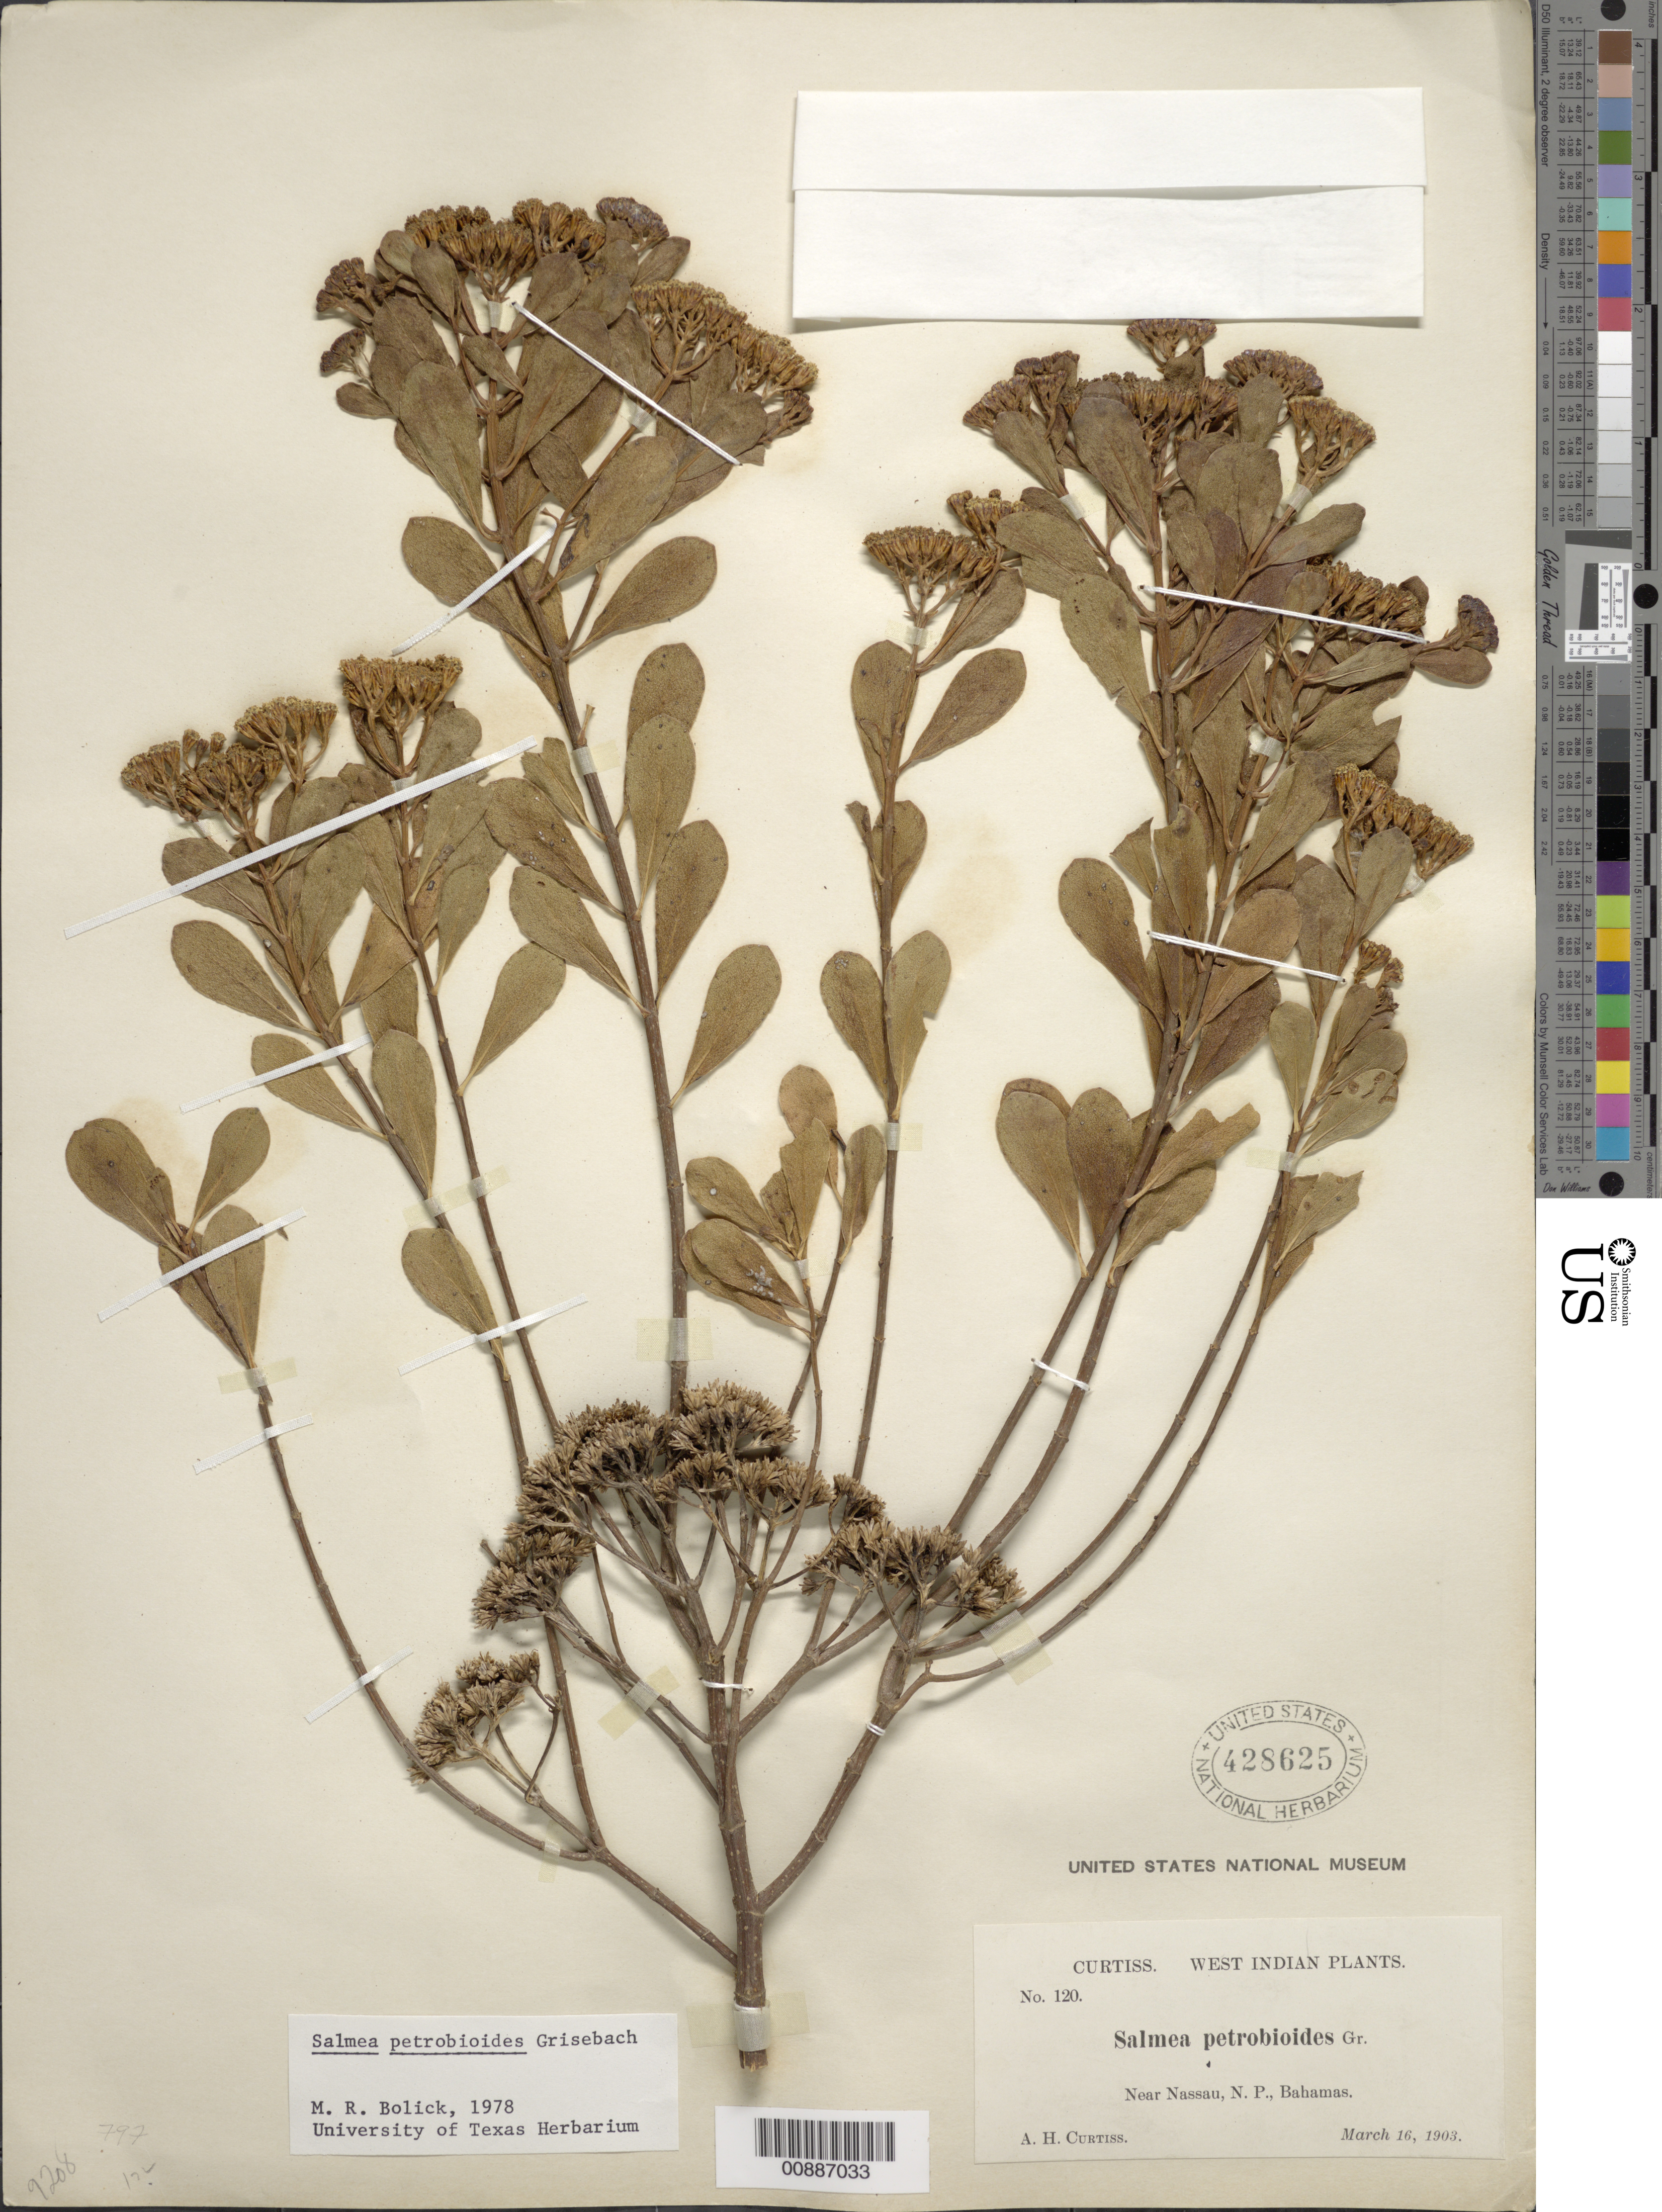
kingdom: Plantae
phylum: Tracheophyta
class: Magnoliopsida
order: Asterales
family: Asteraceae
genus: Salmea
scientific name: Salmea petrobioides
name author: Griseb.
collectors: A. H. Curtiss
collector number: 120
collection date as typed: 16 Mar 1903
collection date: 1903-03-16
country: Bahamas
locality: Near Nassau, N. P.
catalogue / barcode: US 428625